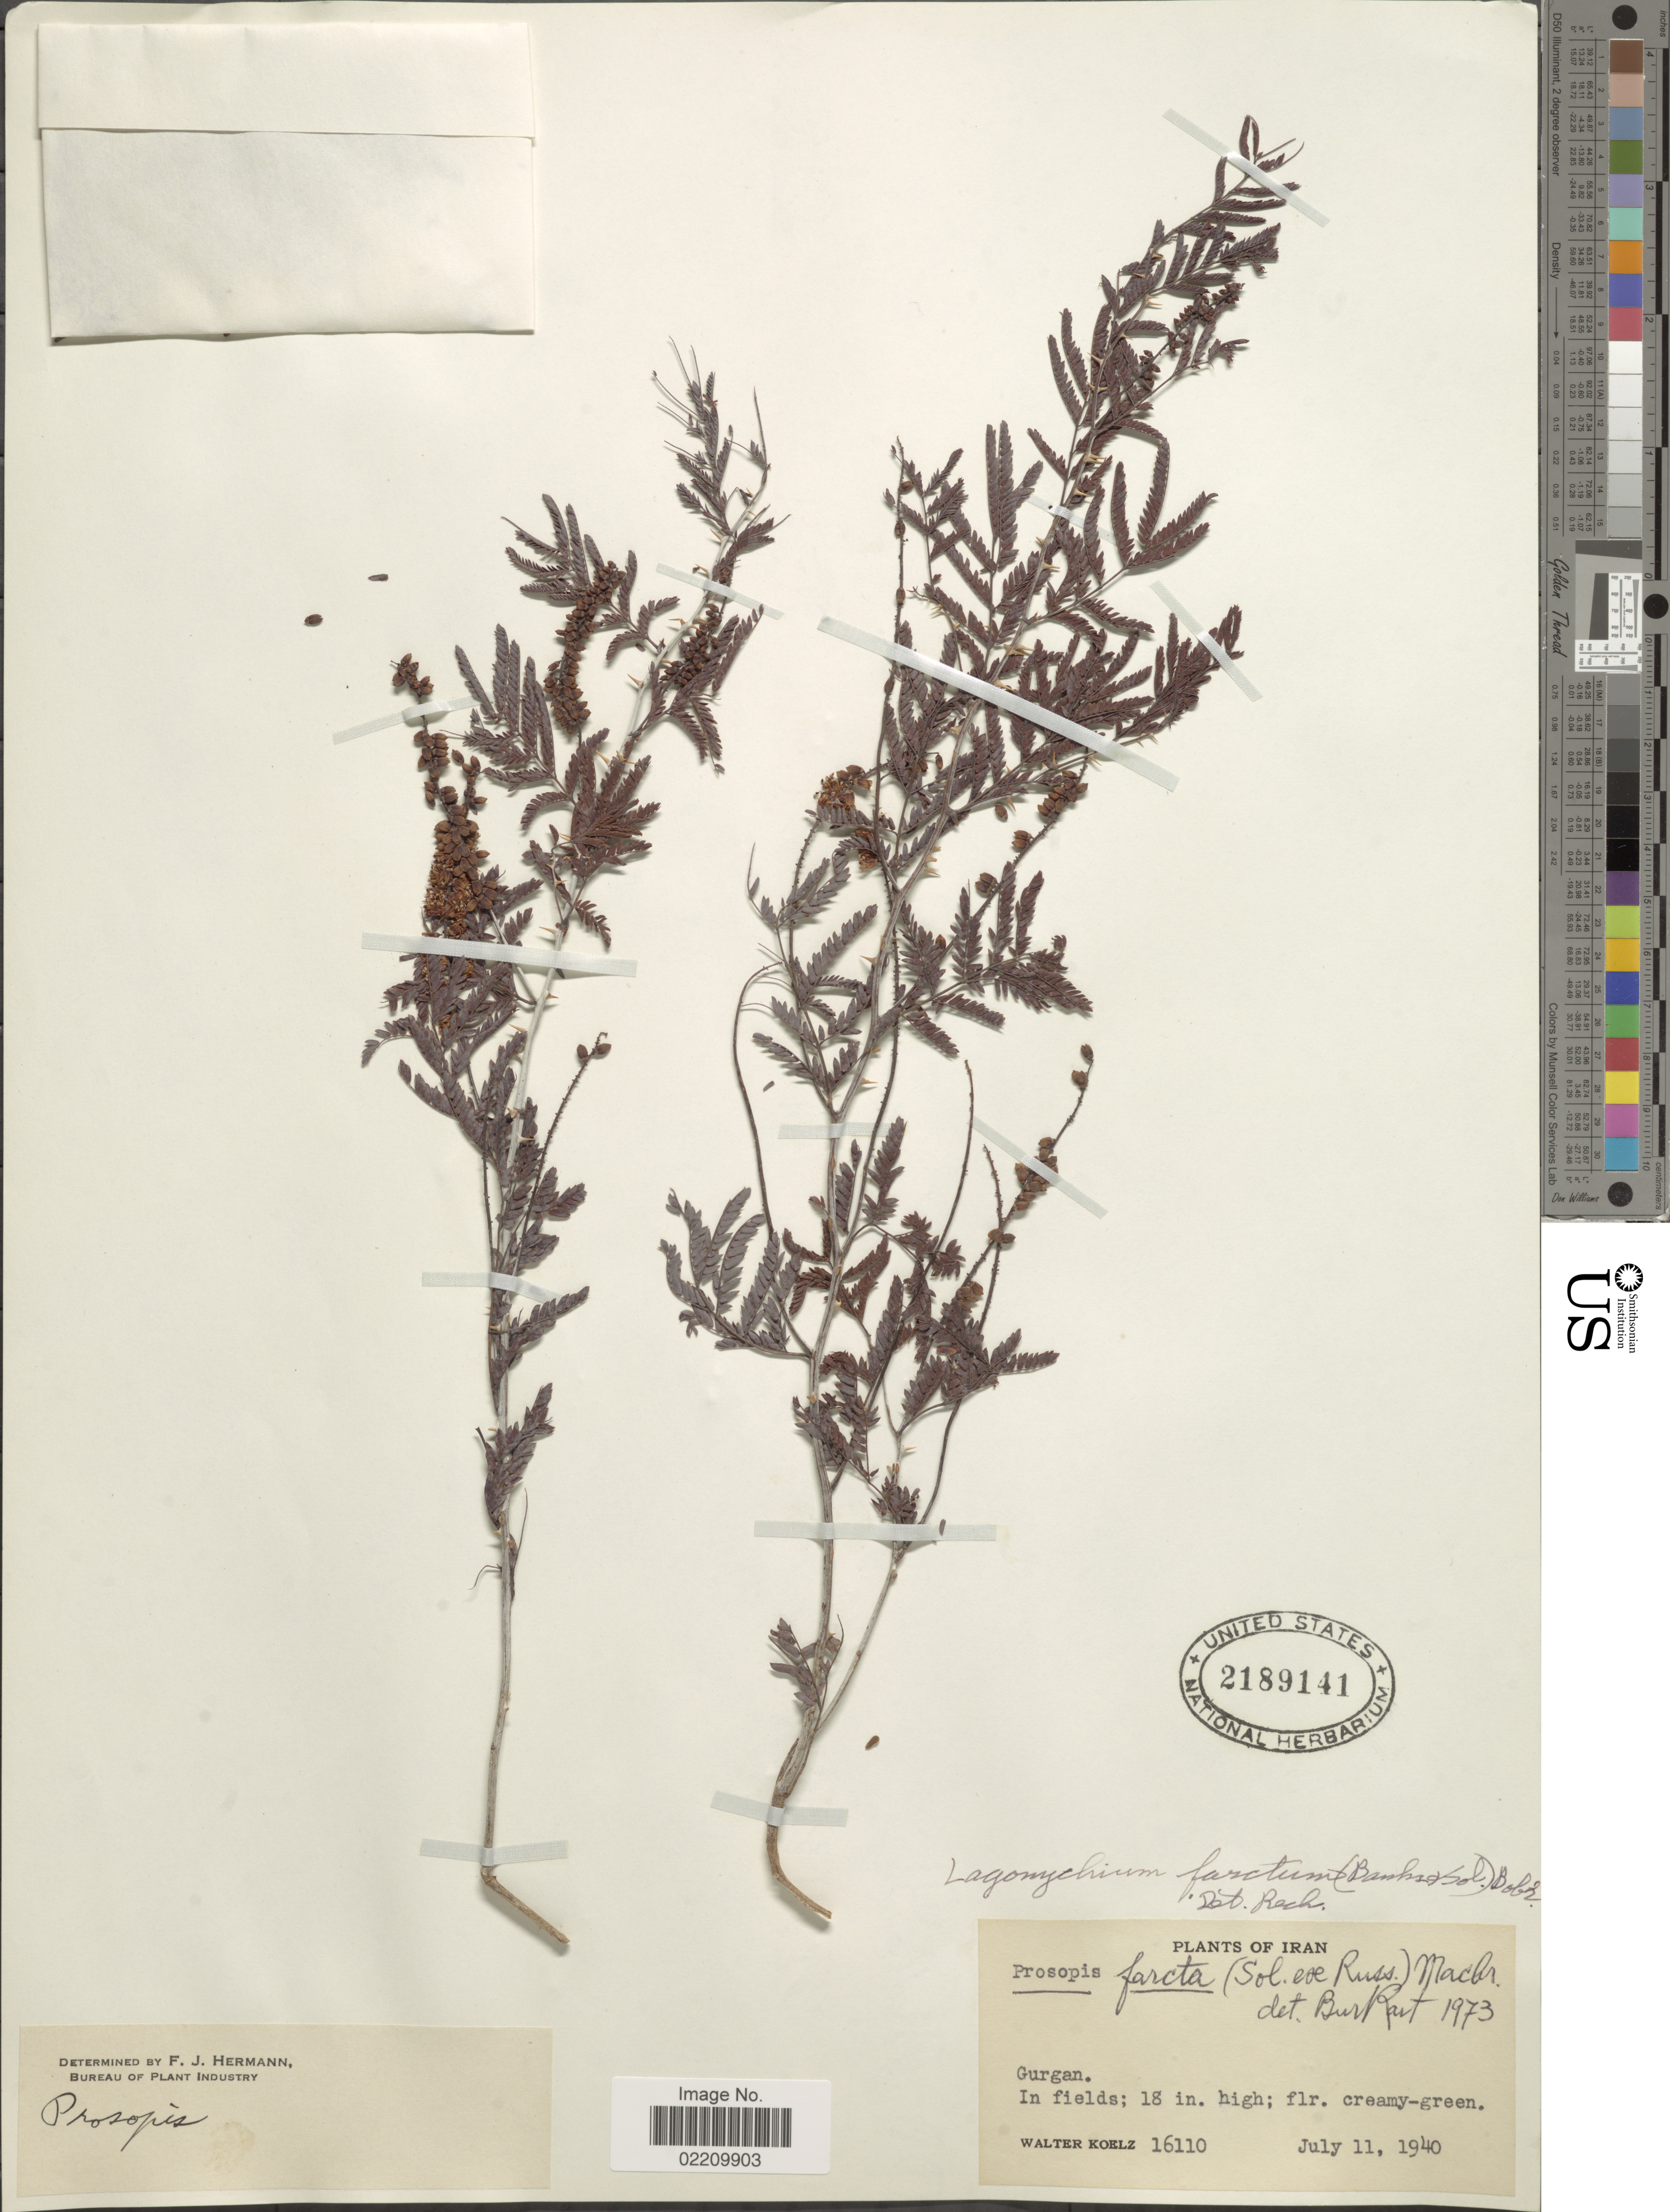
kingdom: Plantae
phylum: Tracheophyta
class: Magnoliopsida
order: Fabales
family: Fabaceae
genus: Prosopis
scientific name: Prosopis farcta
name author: (Banks & Sol.) J.F. Macbr.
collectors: W. N. Koelz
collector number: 16110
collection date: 1940-07-11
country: Iran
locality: Gurgan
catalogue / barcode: US 2189141